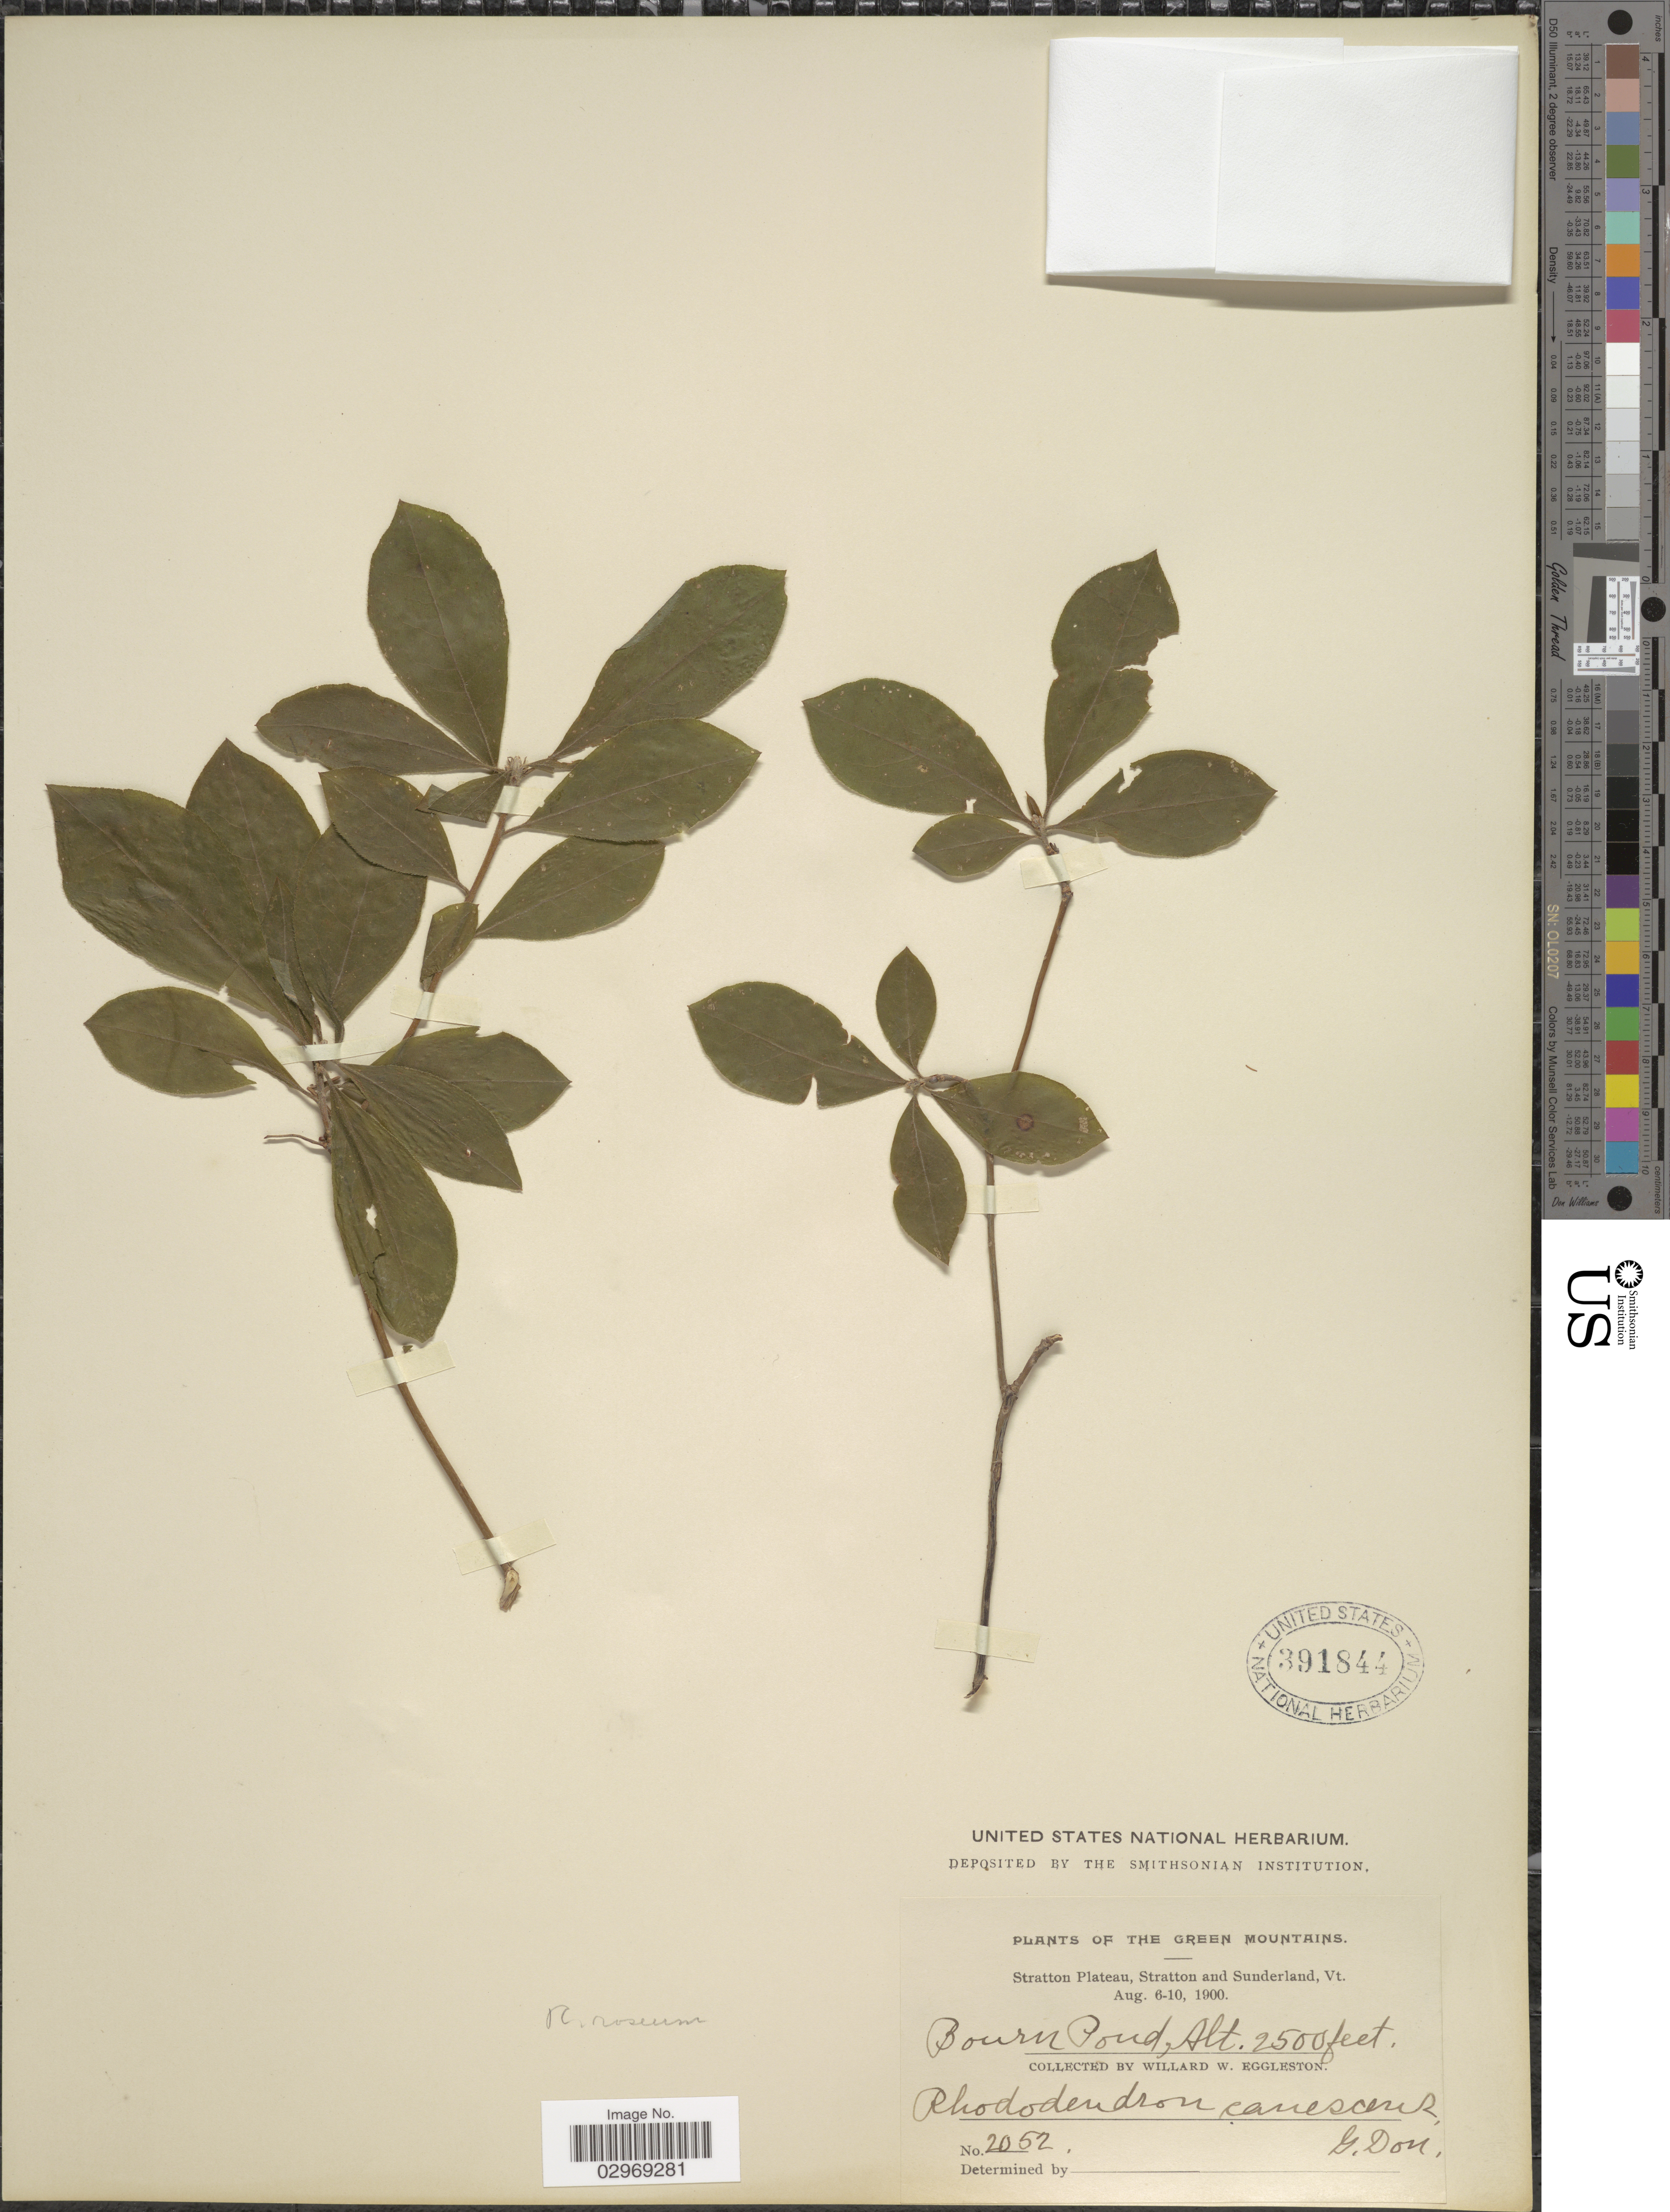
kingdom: Plantae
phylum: Tracheophyta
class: Magnoliopsida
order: Ericales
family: Ericaceae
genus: Rhododendron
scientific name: Rhododendron roseum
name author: (Loisel.) Rehder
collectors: W. W. Eggleston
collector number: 2052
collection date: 1900-08-06/1900-08-10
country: United States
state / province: Vermont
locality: The Green Mountains. Stratton Plateau, Stratton and Sunderland. Bourn Pond.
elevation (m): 762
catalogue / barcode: US 391844